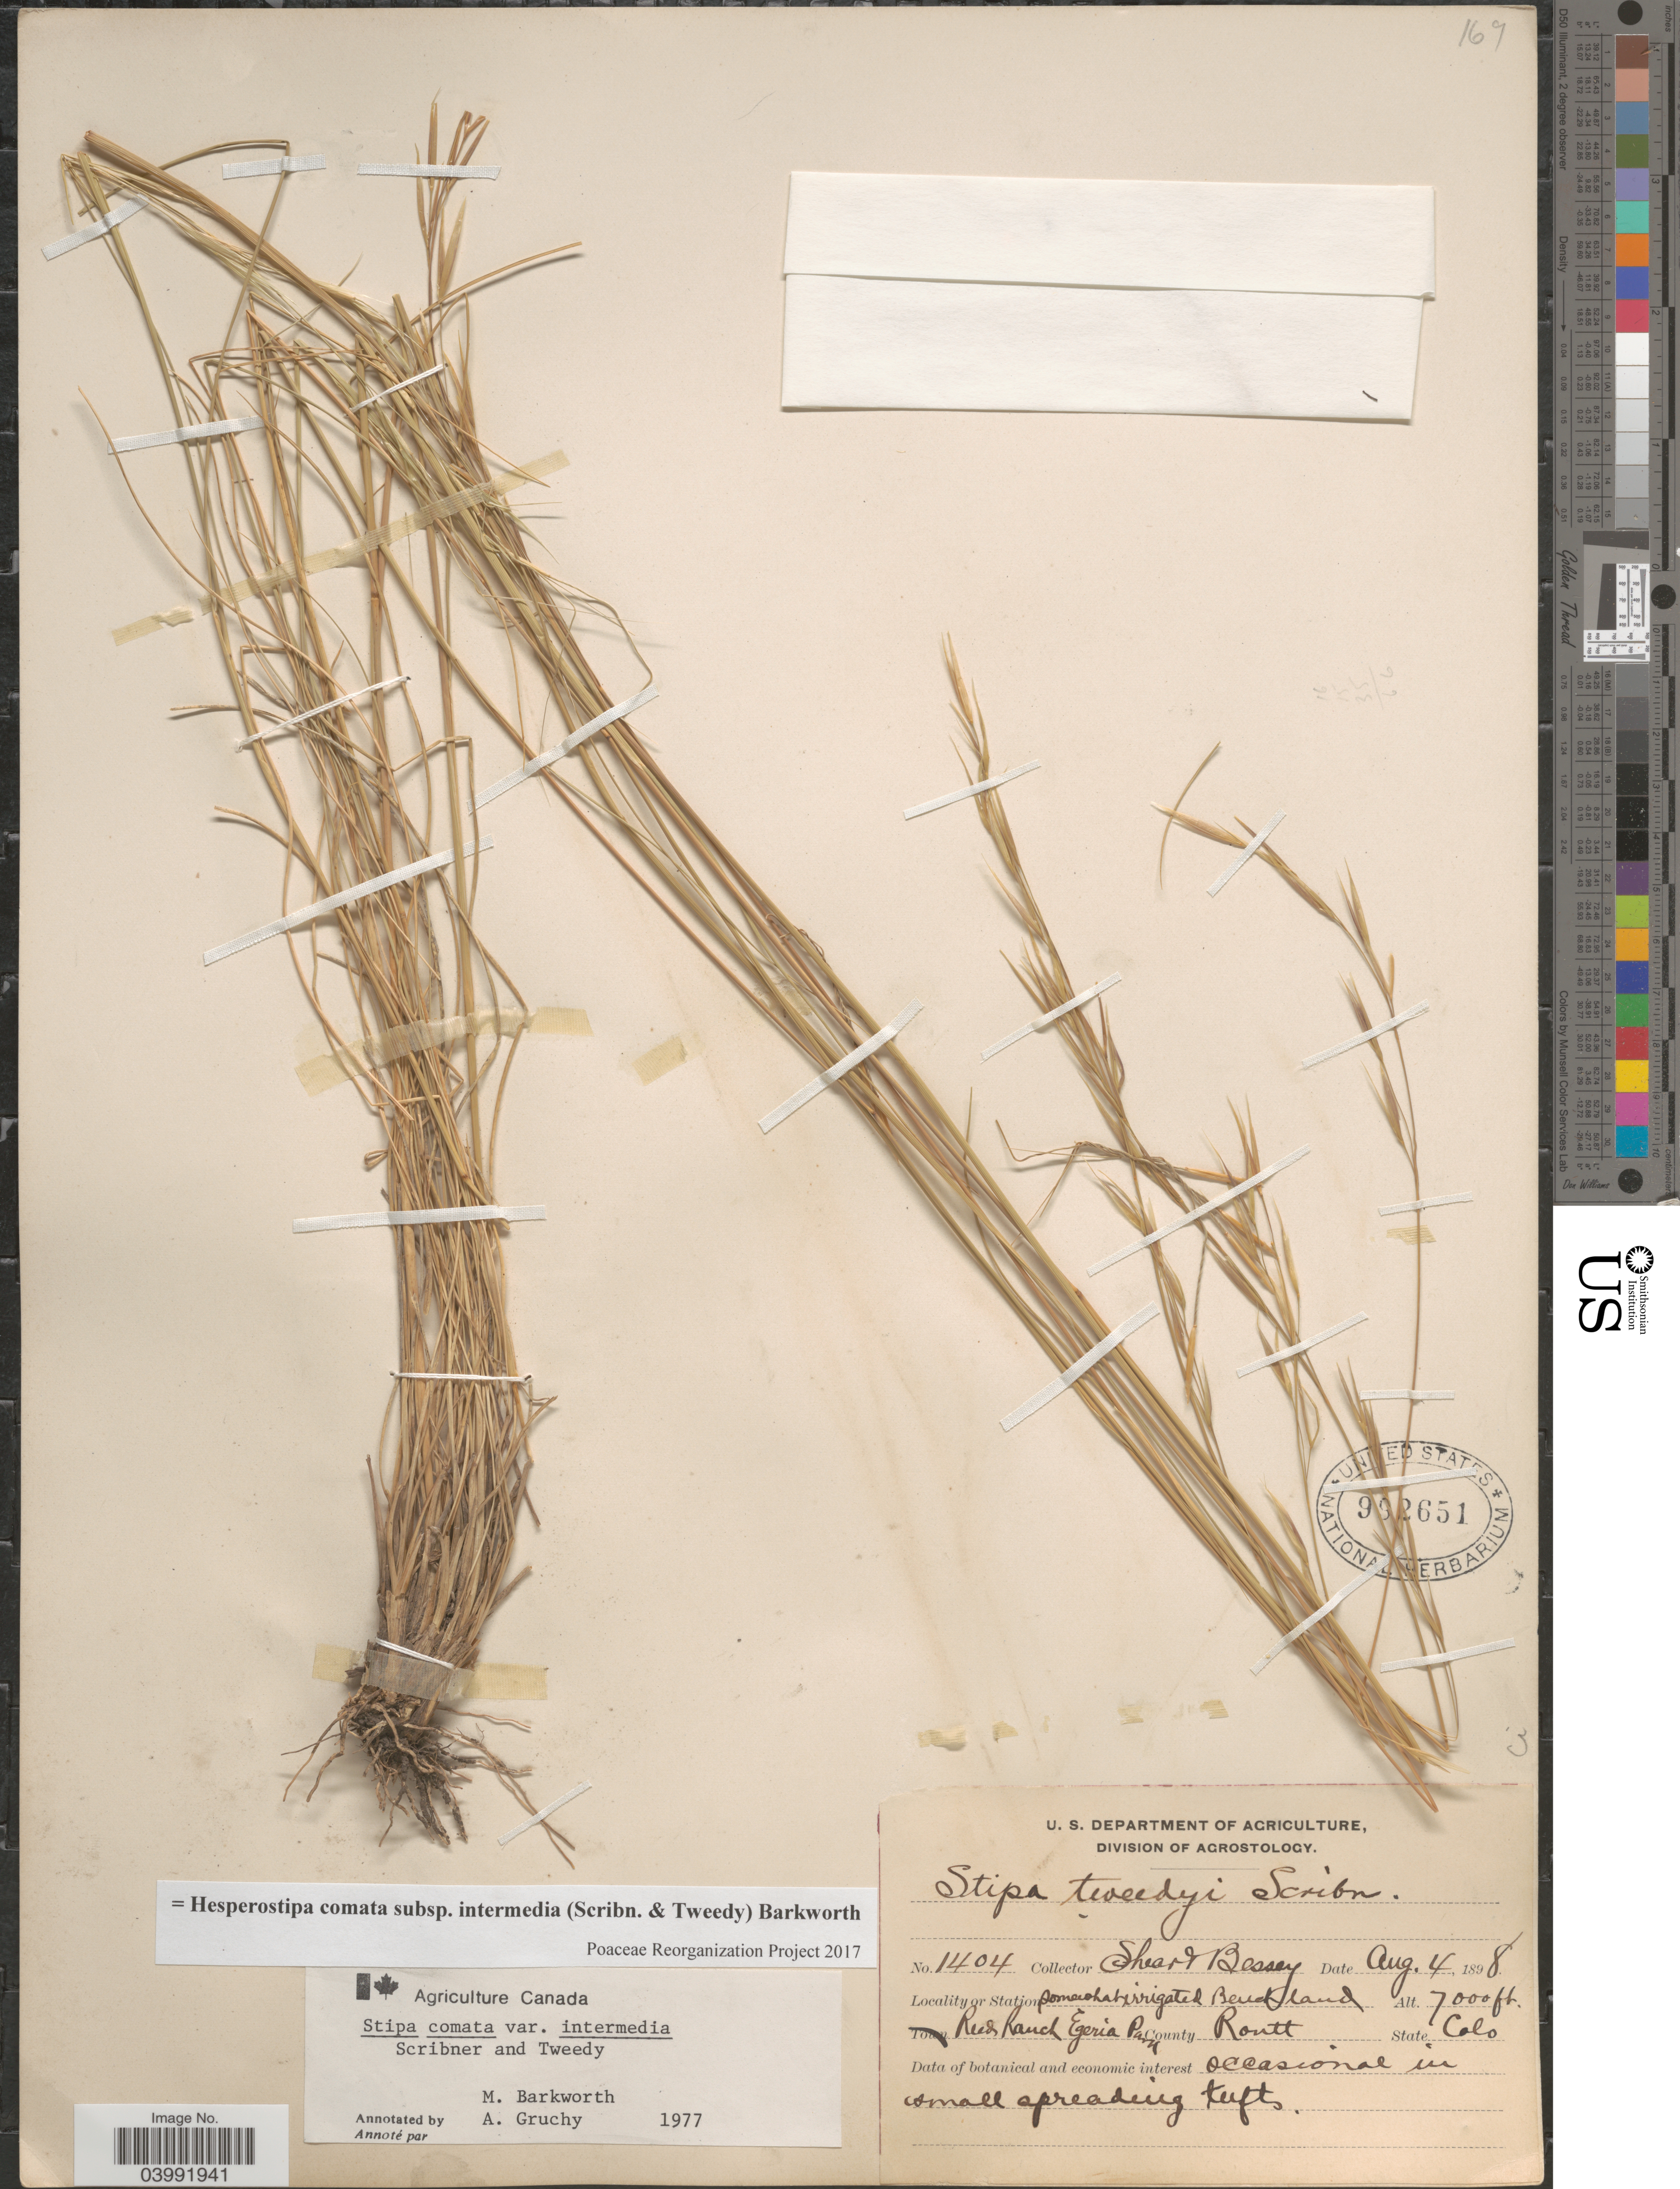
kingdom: Plantae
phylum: Tracheophyta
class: Liliopsida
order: Poales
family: Poaceae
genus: Hesperostipa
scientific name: Hesperostipa comata subsp. intermedia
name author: (Scribn. & Tweedy) Barkworth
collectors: -- Shear & -. Bessey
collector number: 1404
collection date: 1898-08-04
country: United States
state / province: Colorado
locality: Reed Ranch Egeria Park. County Routt.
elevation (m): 2134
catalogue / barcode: US 992651